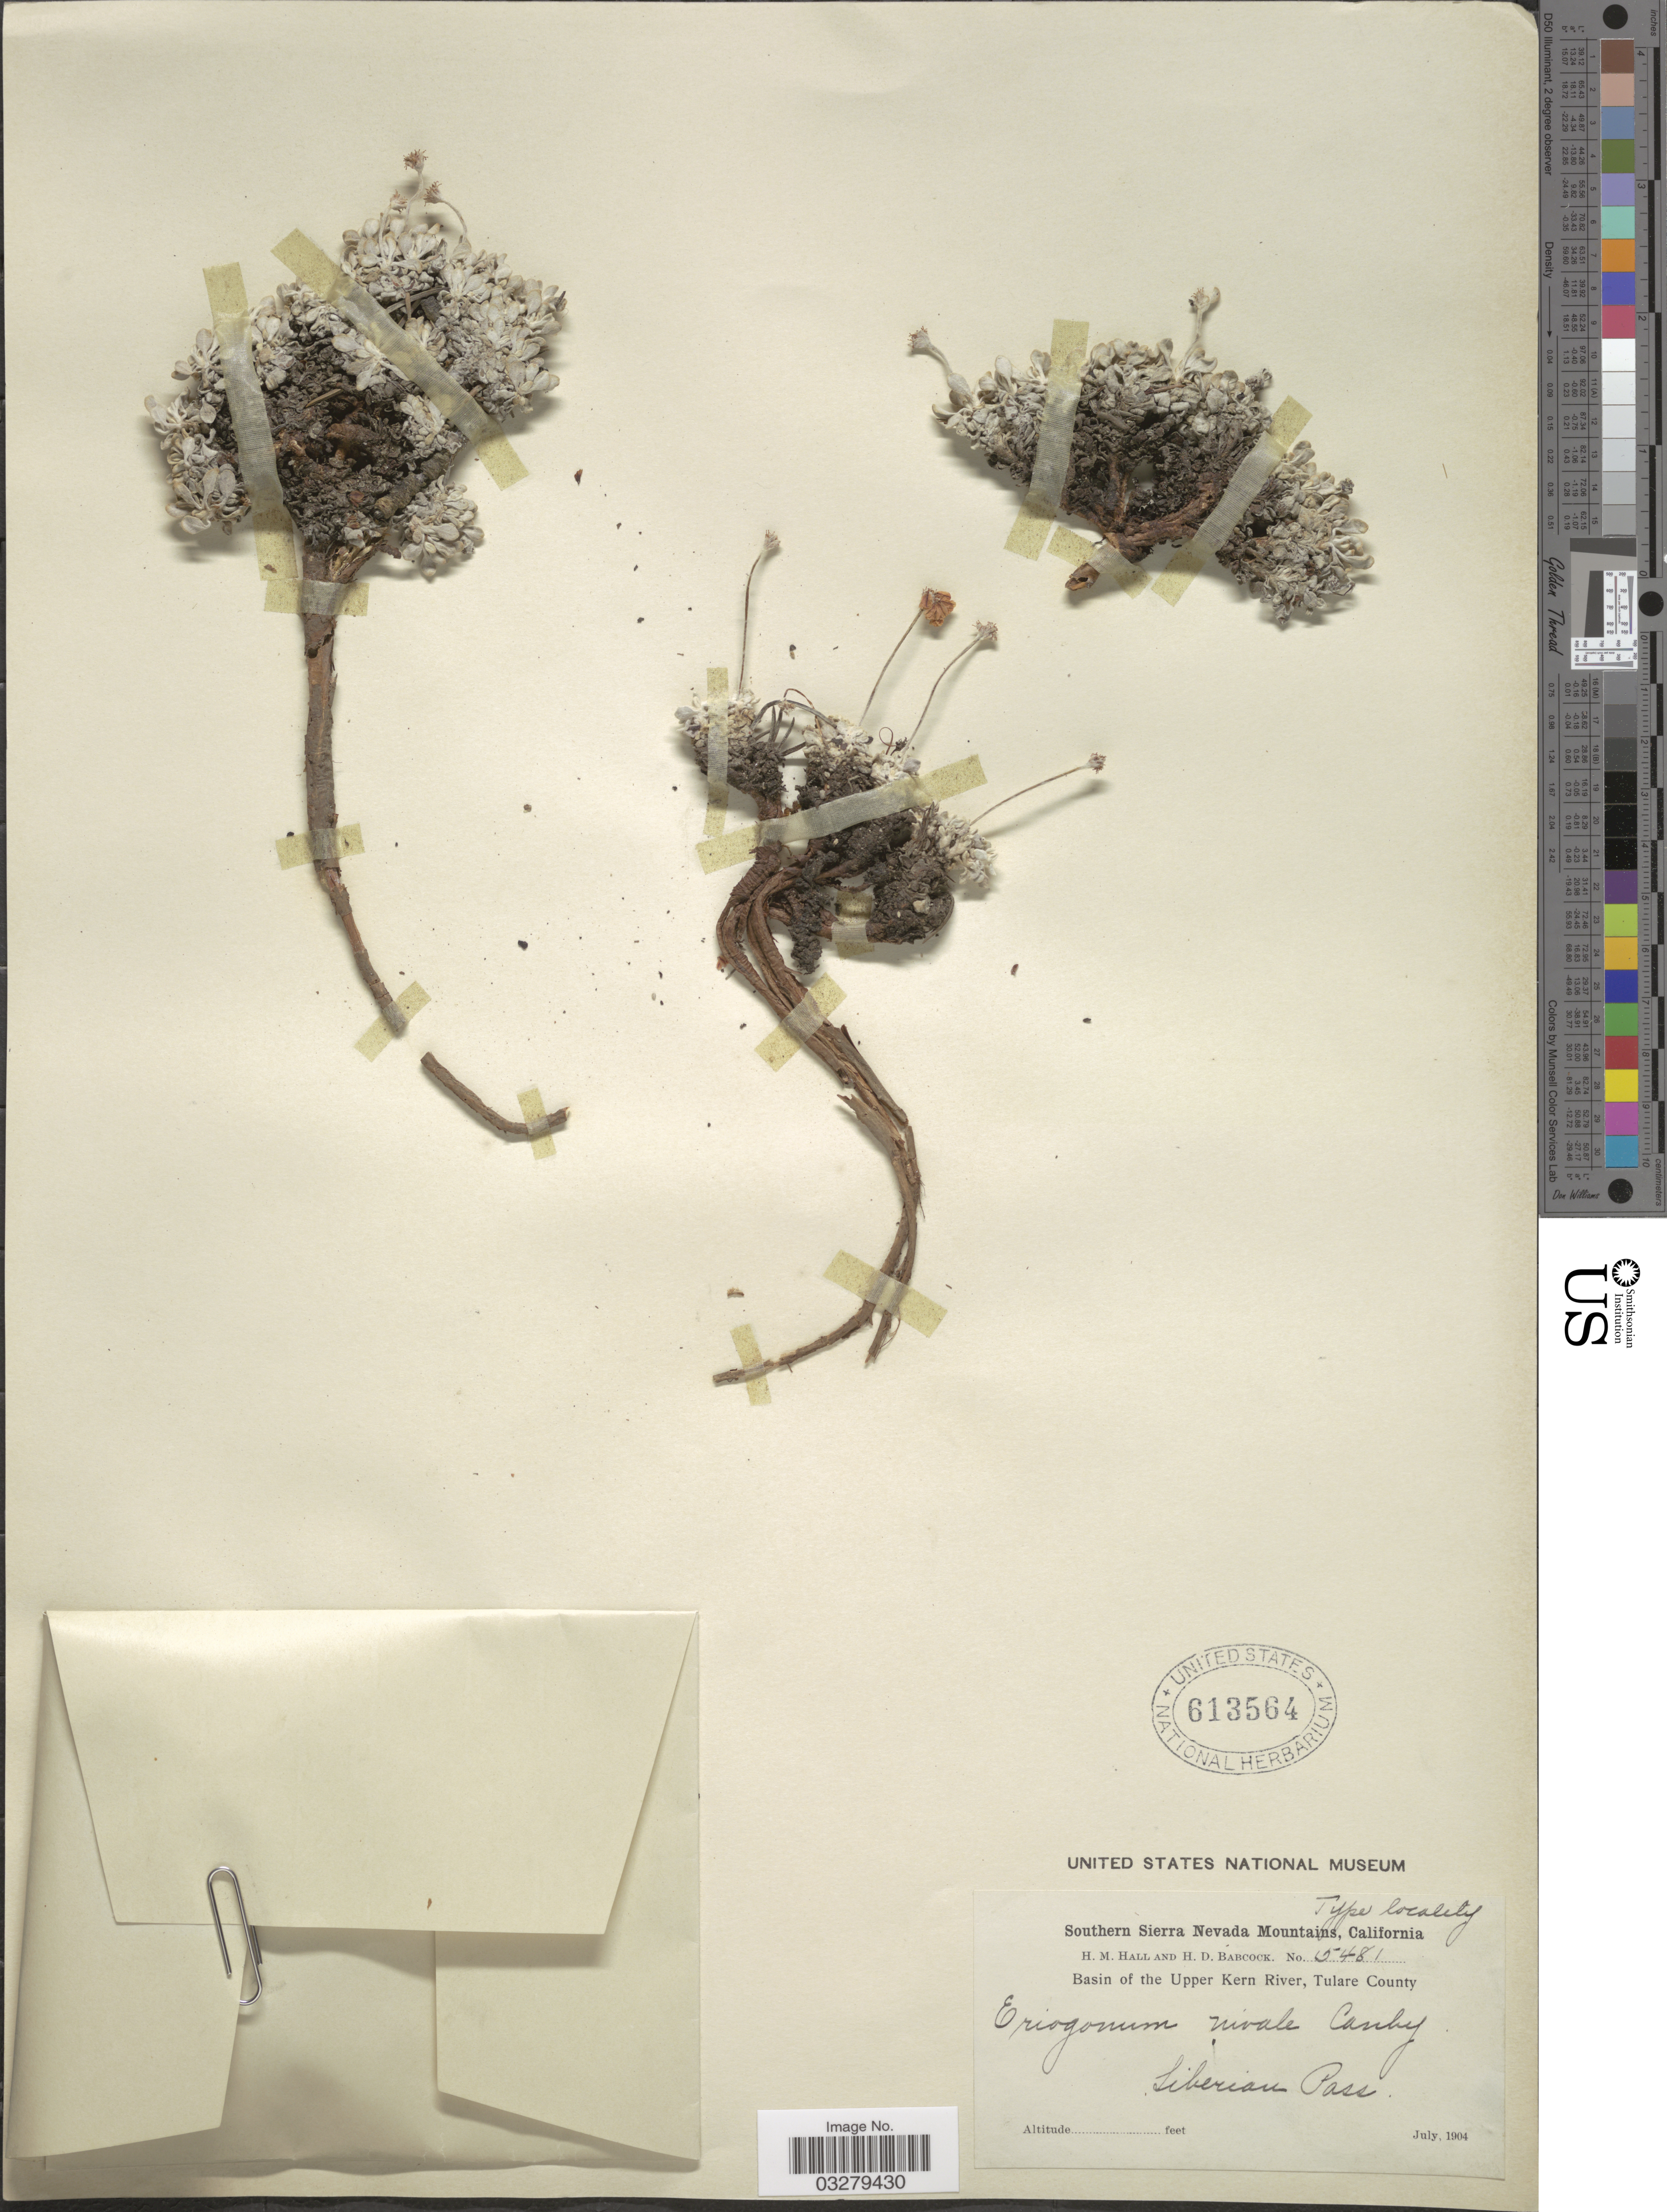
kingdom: Plantae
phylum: Tracheophyta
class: Magnoliopsida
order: Caryophyllales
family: Polygonaceae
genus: Eriogonum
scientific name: Eriogonum ovalifolium var. nivale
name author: (Canby ex Coville) M.E. Jones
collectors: H. M. Hall & H. Babcock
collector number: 5481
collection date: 1904-07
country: United States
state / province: California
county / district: Tulare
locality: Southern Sierra Nevada Mountains, Basin of the Upper Kern River, Tulare County, Siberian Pass.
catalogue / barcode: US 613564